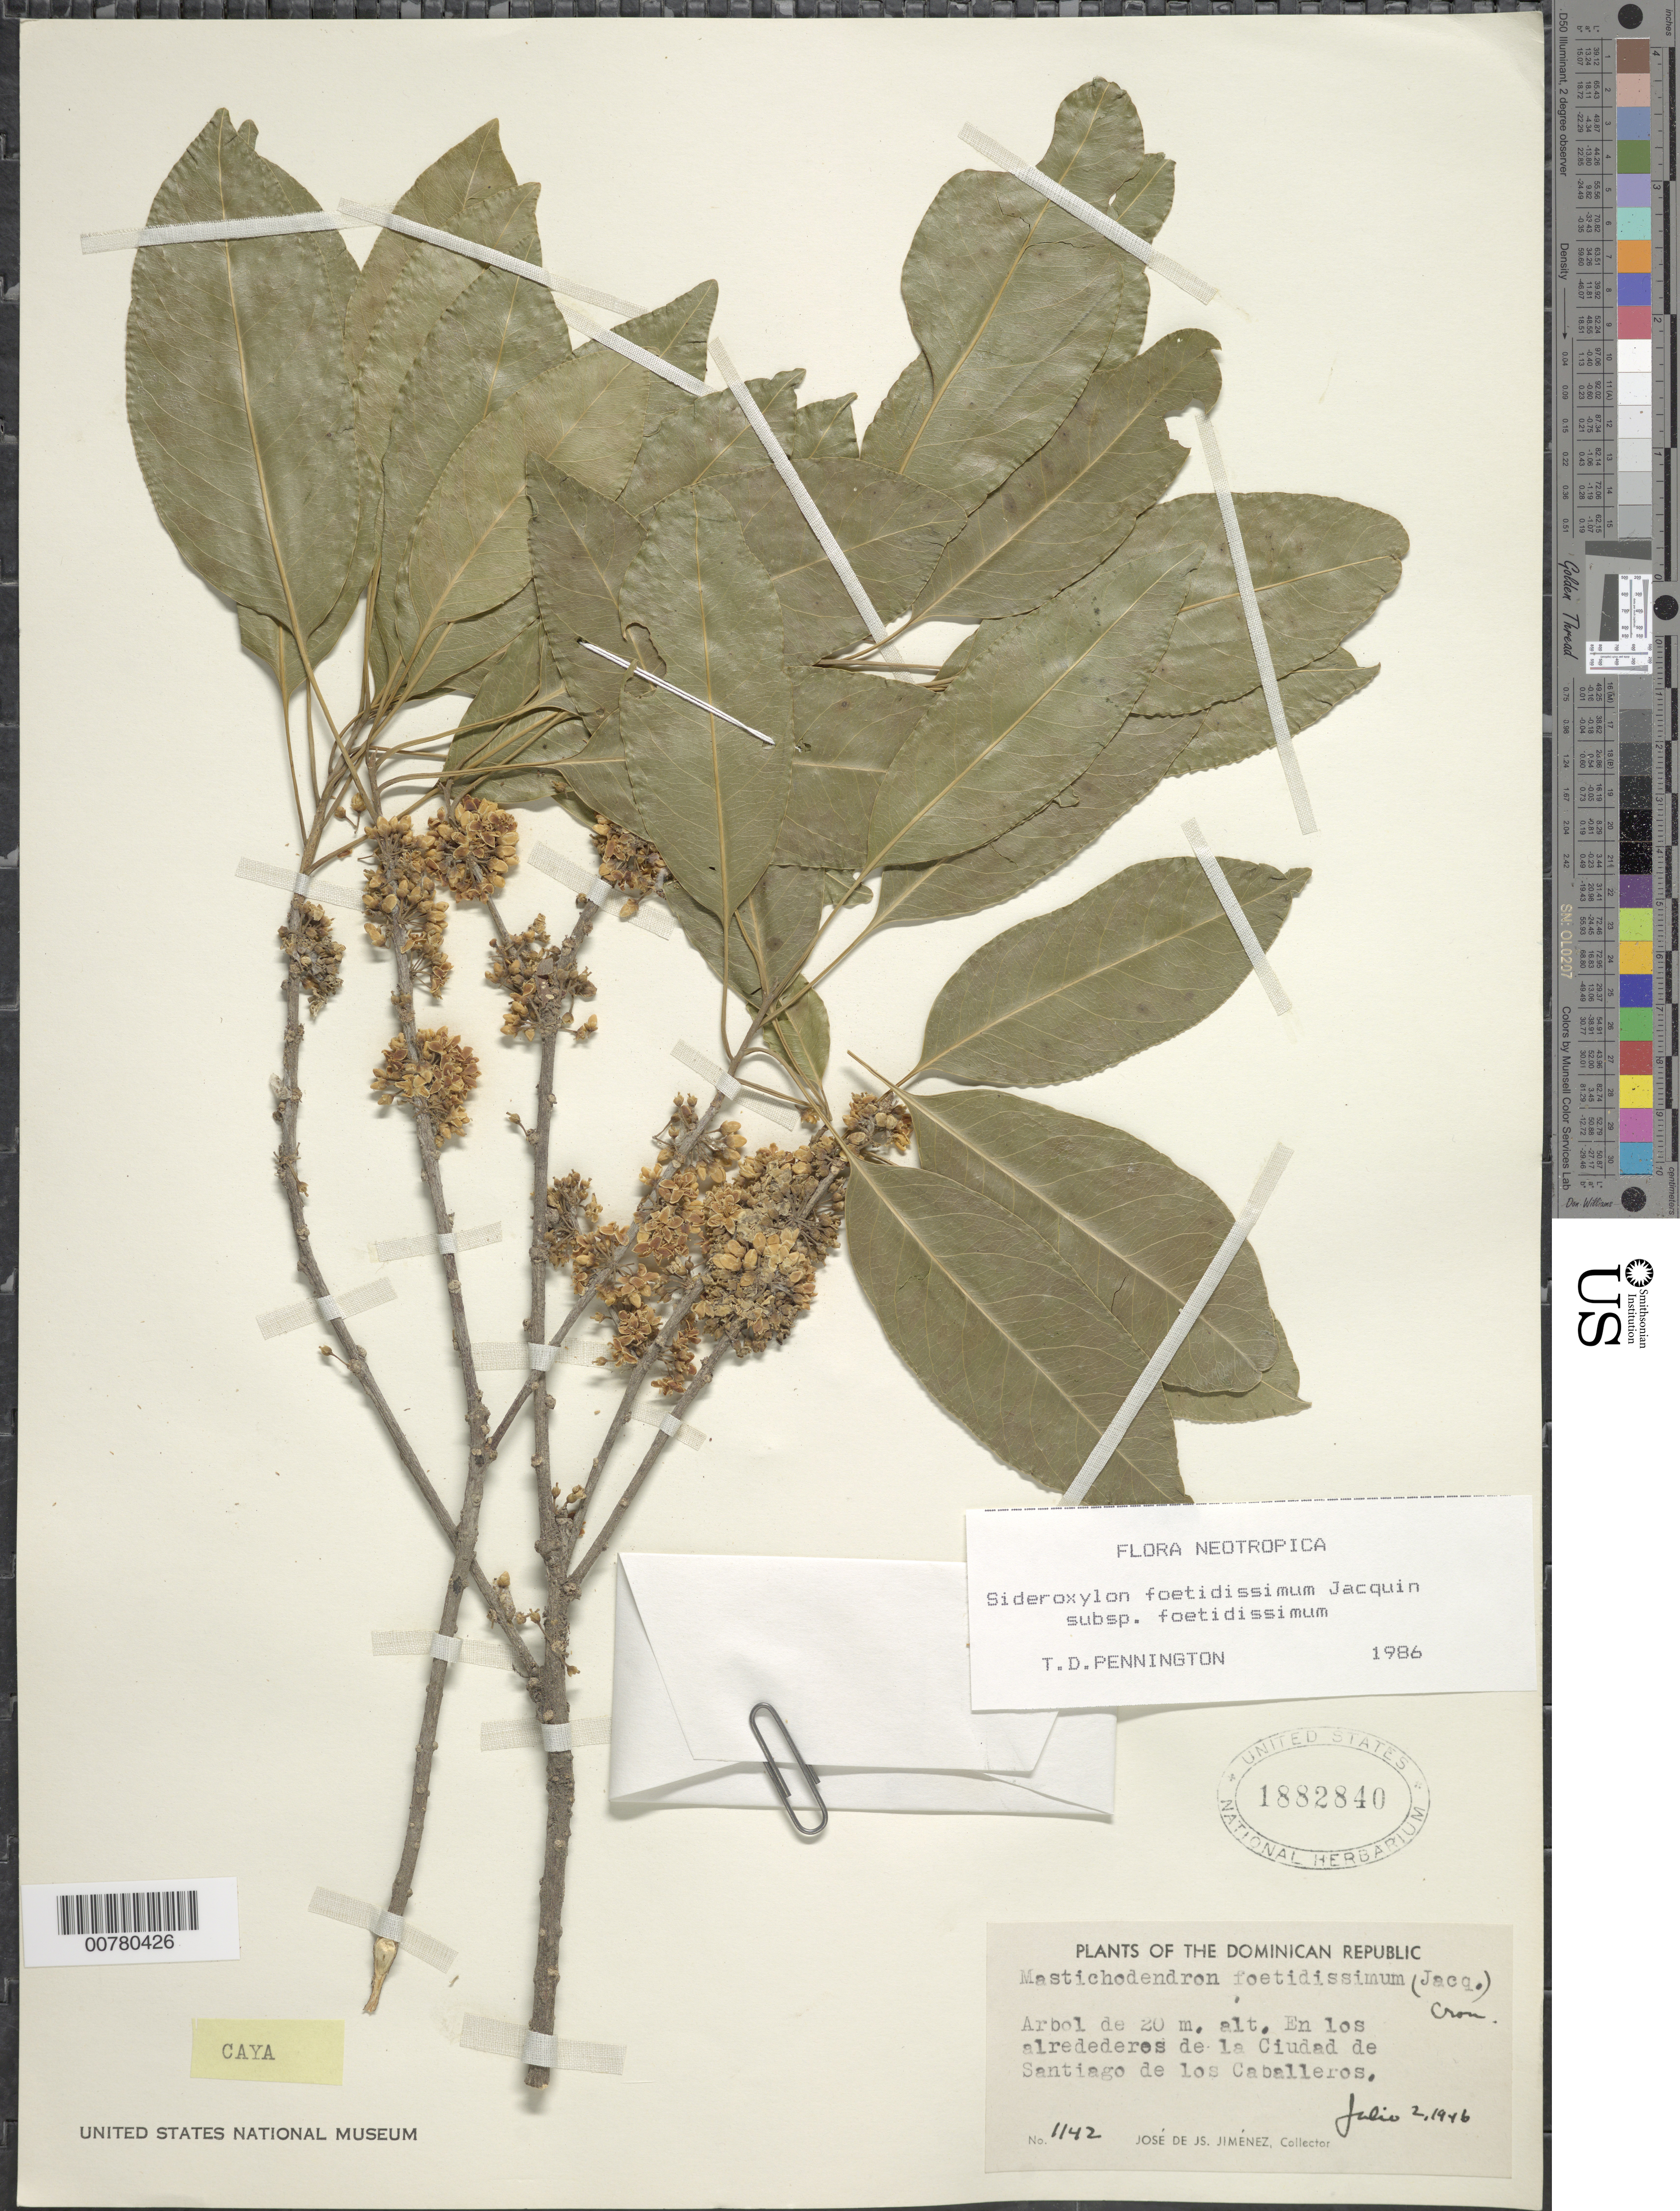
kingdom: Plantae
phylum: Tracheophyta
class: Magnoliopsida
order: Ericales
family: Sapotaceae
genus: Sideroxylon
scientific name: Sideroxylon foetidissimum subsp. foetidissimum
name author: Jacq.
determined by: Pennington, T. D., (K)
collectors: J. J. Jiménez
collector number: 1142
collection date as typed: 02 Jul 1946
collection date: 1946-07-02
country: Dominican Republic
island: Hispaniola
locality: In Santiago de los Caballeros city surroundings.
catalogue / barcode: US 1882840